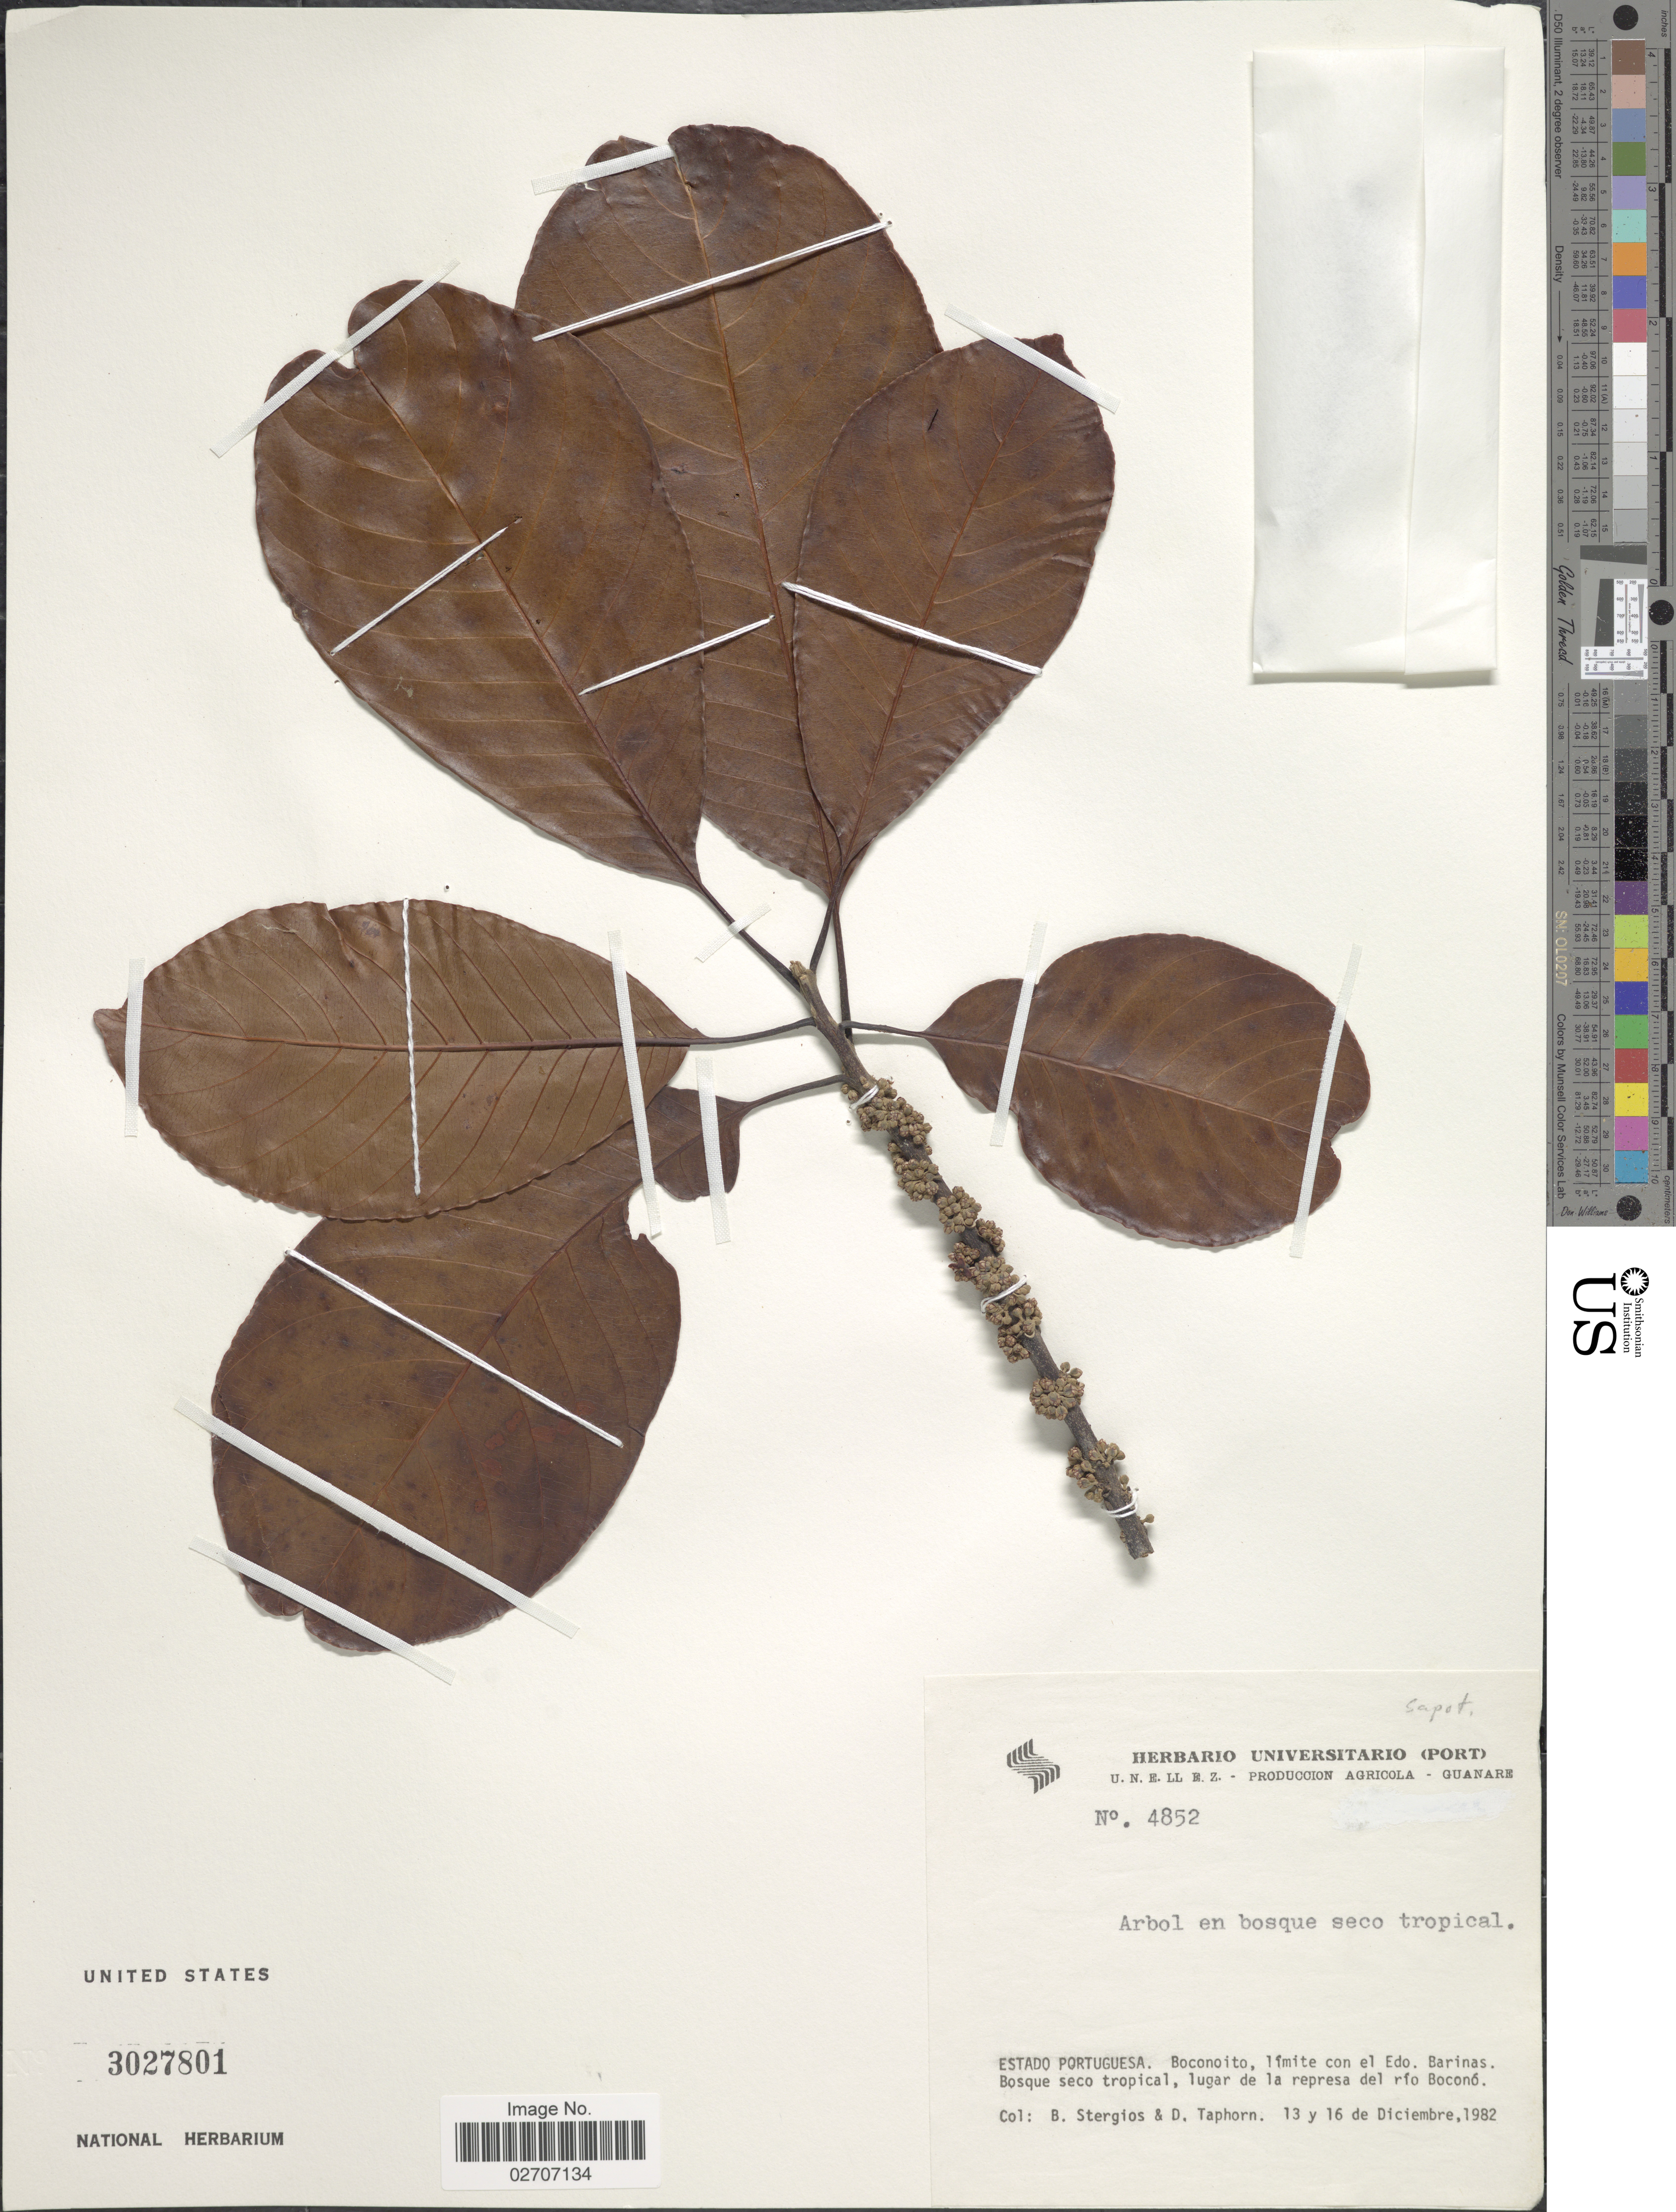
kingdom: Plantae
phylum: Tracheophyta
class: Magnoliopsida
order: Ericales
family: Sapotaceae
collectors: B. G. Stergios & D. Taphorn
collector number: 4852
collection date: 1982-12-13/1982-12-16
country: Venezuela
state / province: Portuguesa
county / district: San Genaro de Boconoito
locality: Boconoito, límite con el Edo. Barinas, lugar de la represa del río Boconó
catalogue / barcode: US 3027801